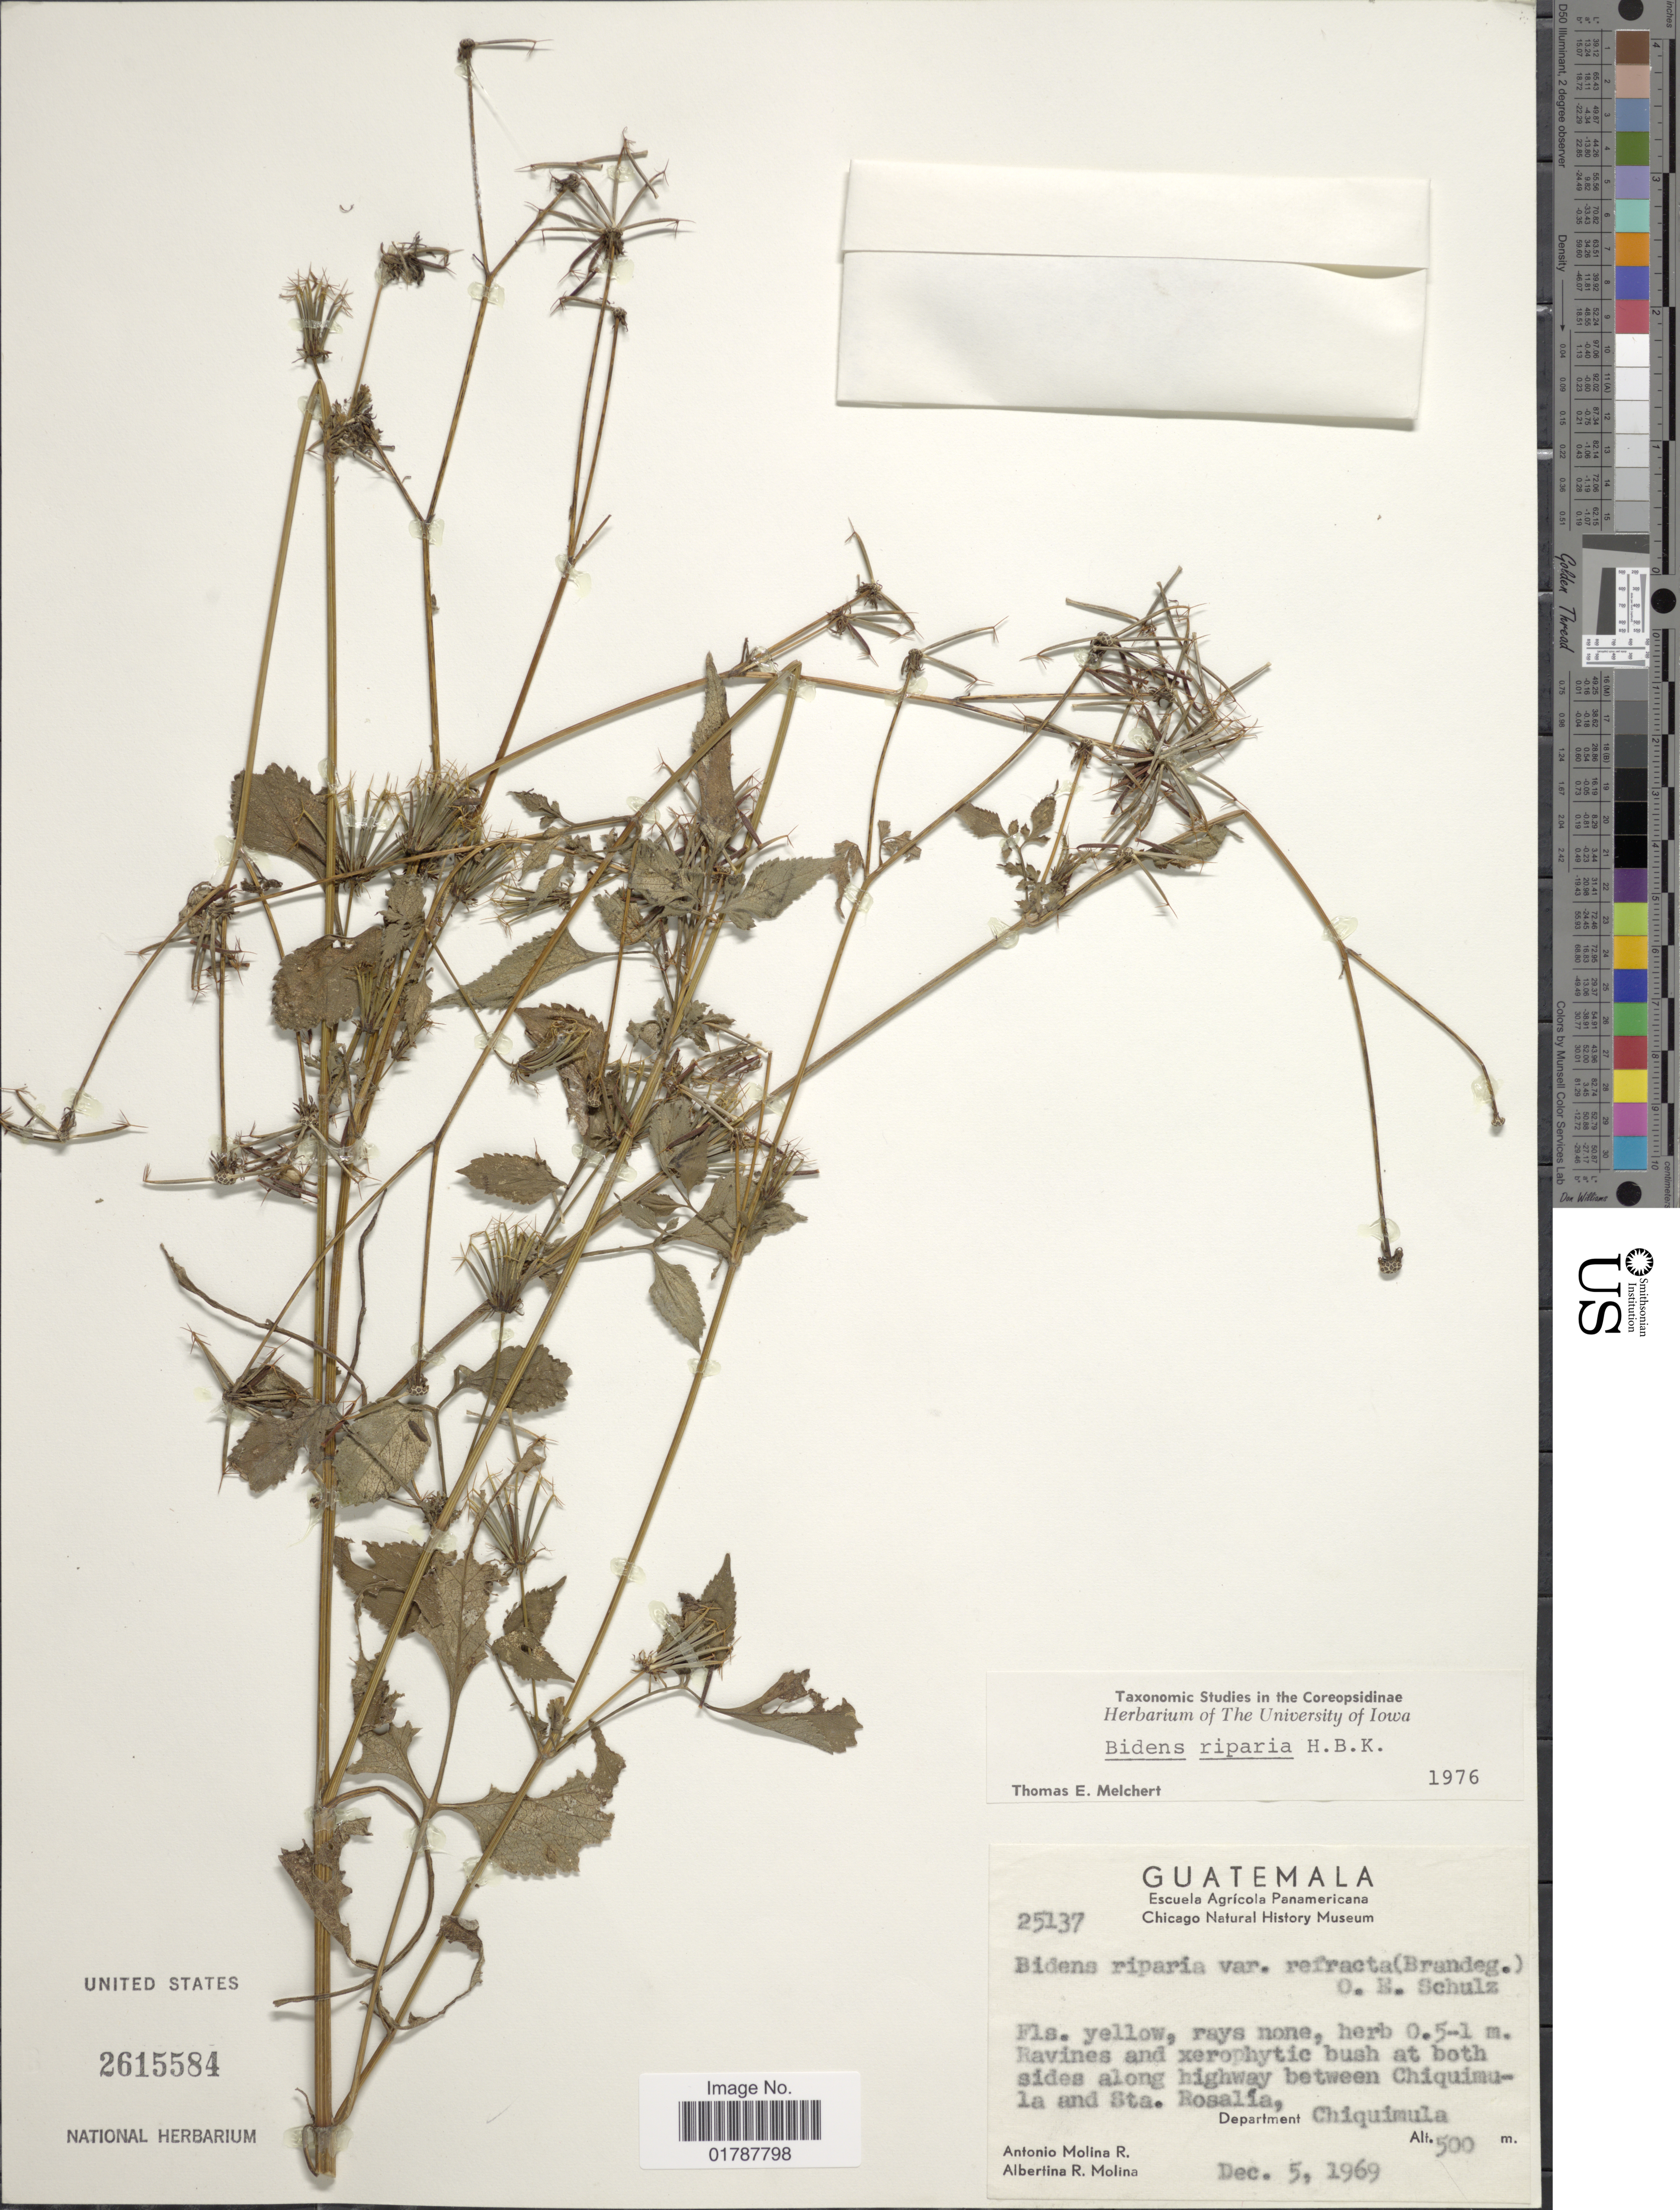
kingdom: Plantae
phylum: Tracheophyta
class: Magnoliopsida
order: Asterales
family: Asteraceae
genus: Bidens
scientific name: Bidens riparia var. refracta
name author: (Brandegee) O.E. Schulz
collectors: A. Molina R. & A. R. Molina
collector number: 25137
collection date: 1969-12-05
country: Guatemala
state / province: Chiquimula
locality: Ravines and xerophytic bush at both sides along highway between Chiguimula and Sta. Rosalia, Department of Chiquimula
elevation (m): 500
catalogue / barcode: US 2615584